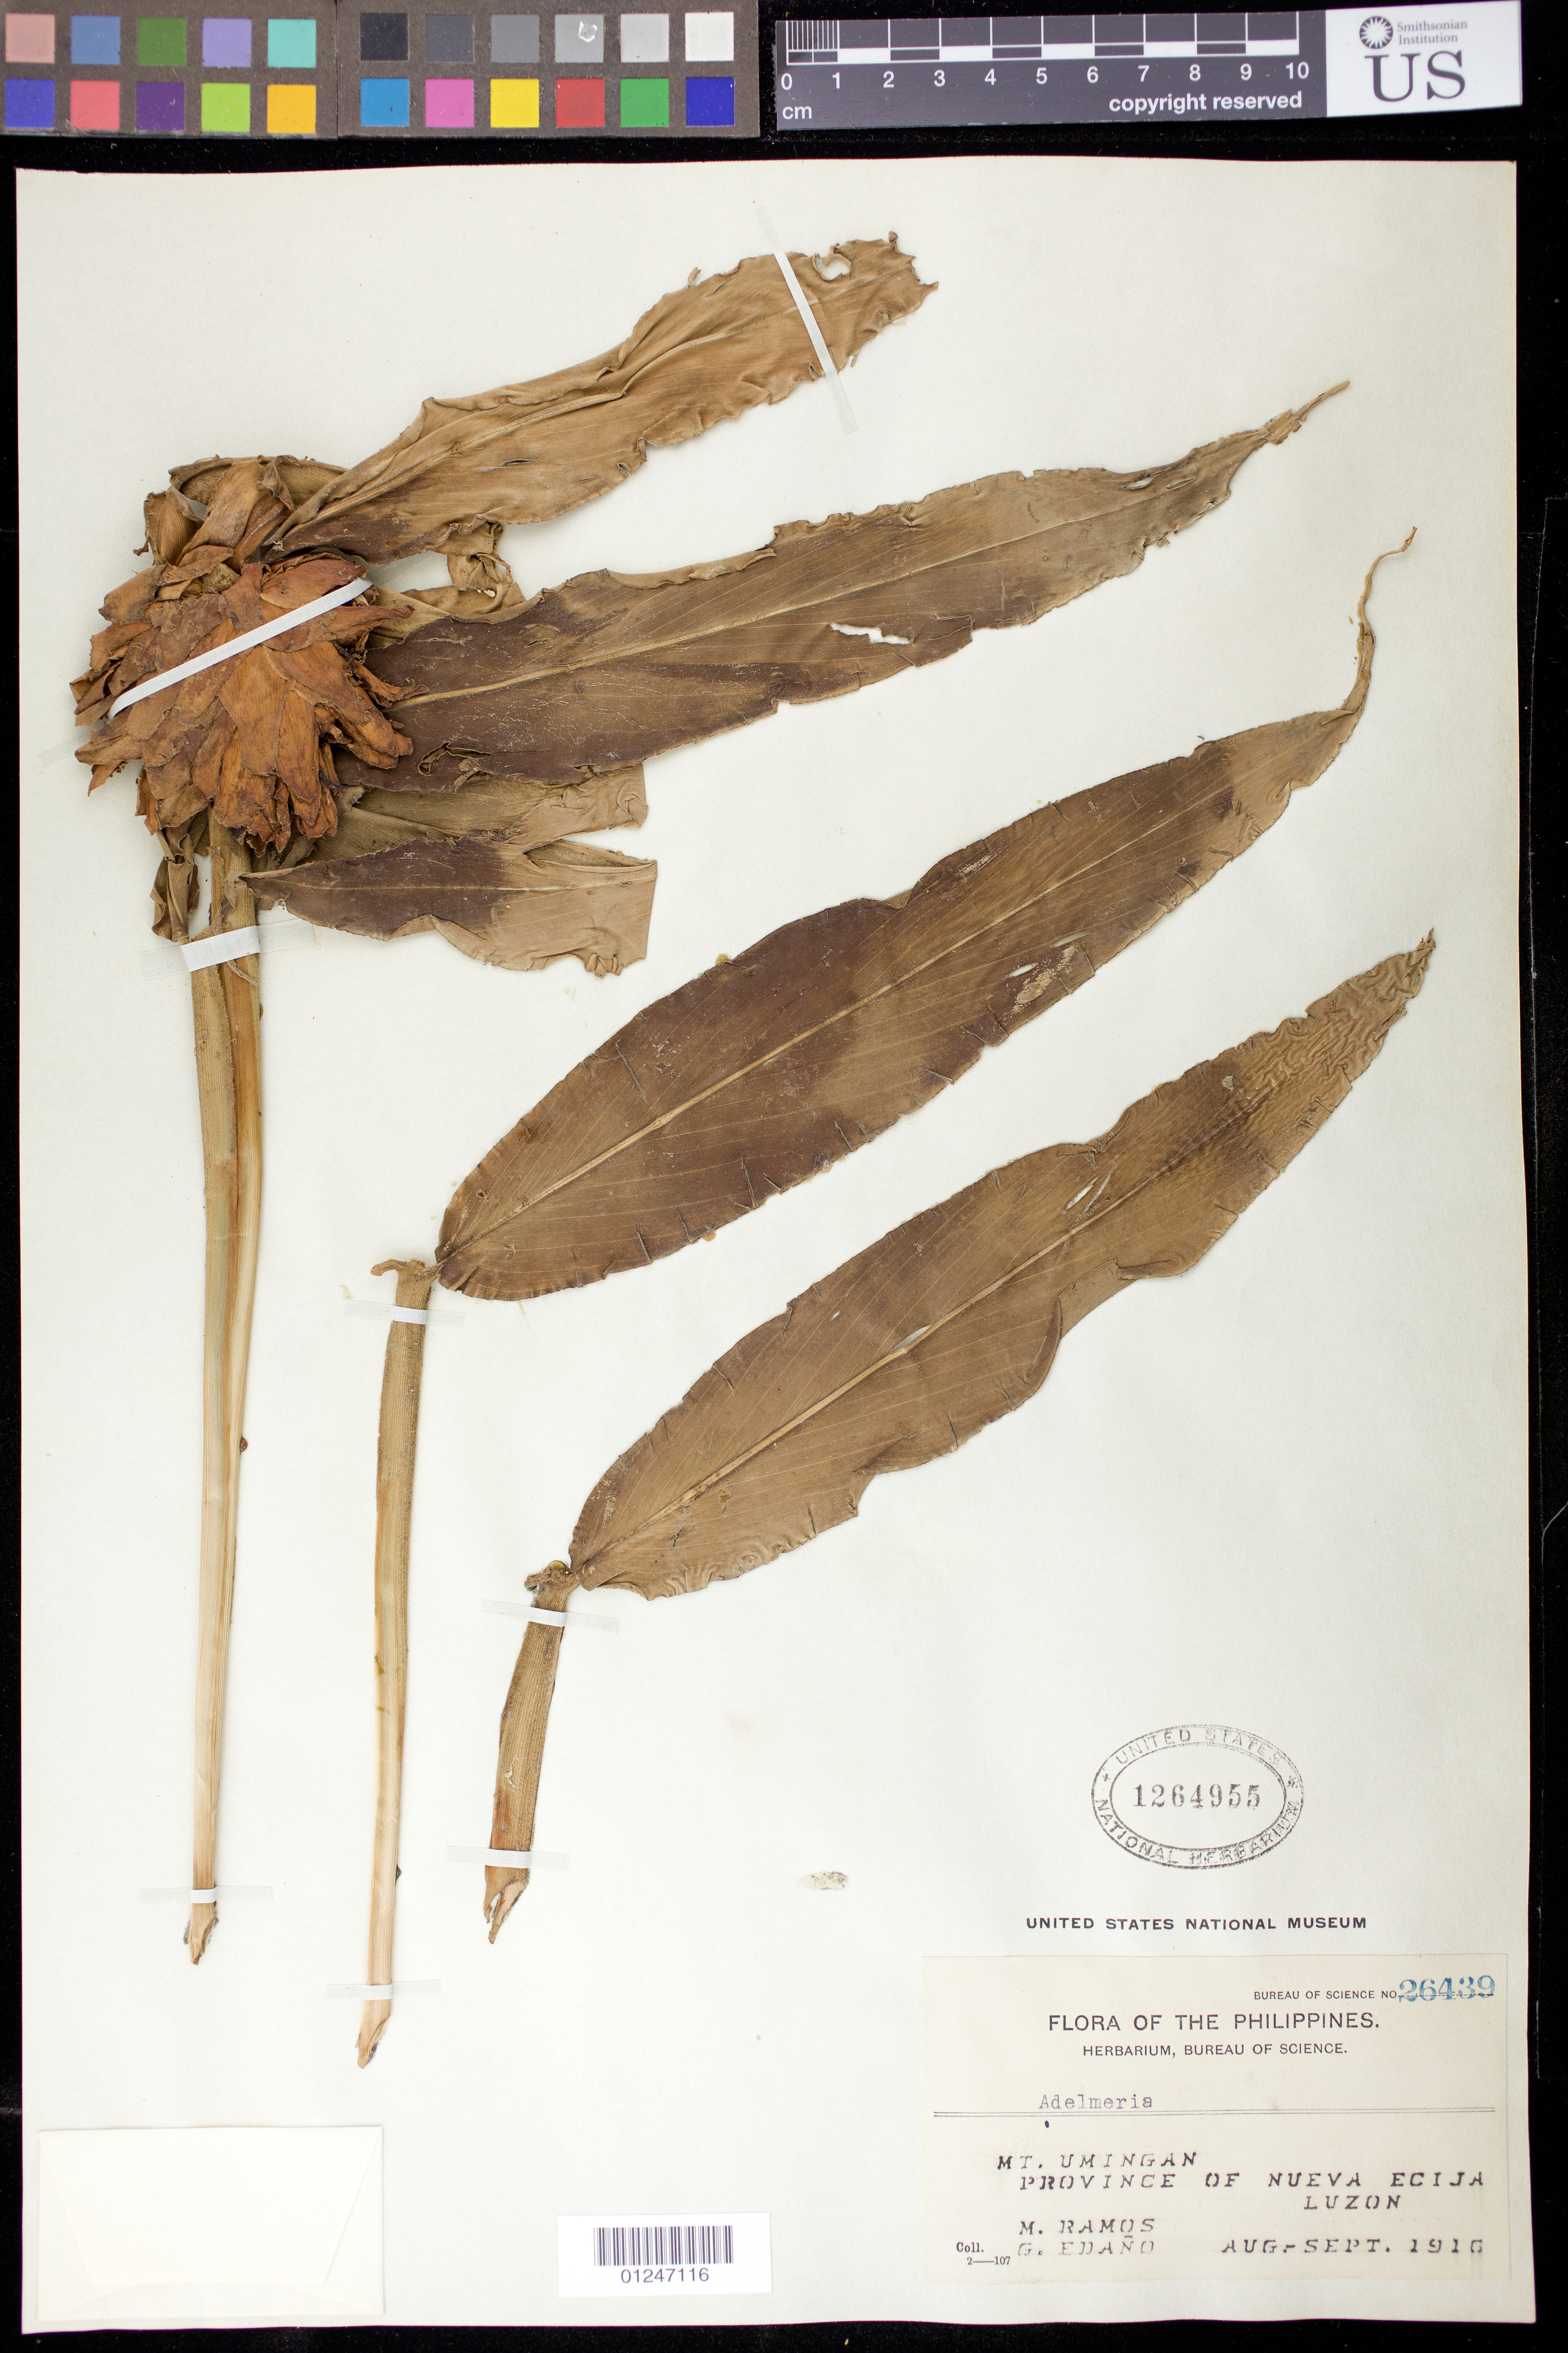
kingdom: Plantae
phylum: Tracheophyta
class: Liliopsida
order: Zingiberales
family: Zingiberaceae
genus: Adelmeria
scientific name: Adelmeria undulata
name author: Docot & Banag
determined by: Docot, Rudolph Valentino A.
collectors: M. Ramos & G. Edaño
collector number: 2-107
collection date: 1916-08/1916-09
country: Philippines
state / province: Central Luzon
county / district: Nueva Ecija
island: Luzon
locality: MT. UMINGAN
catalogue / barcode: US 1264955